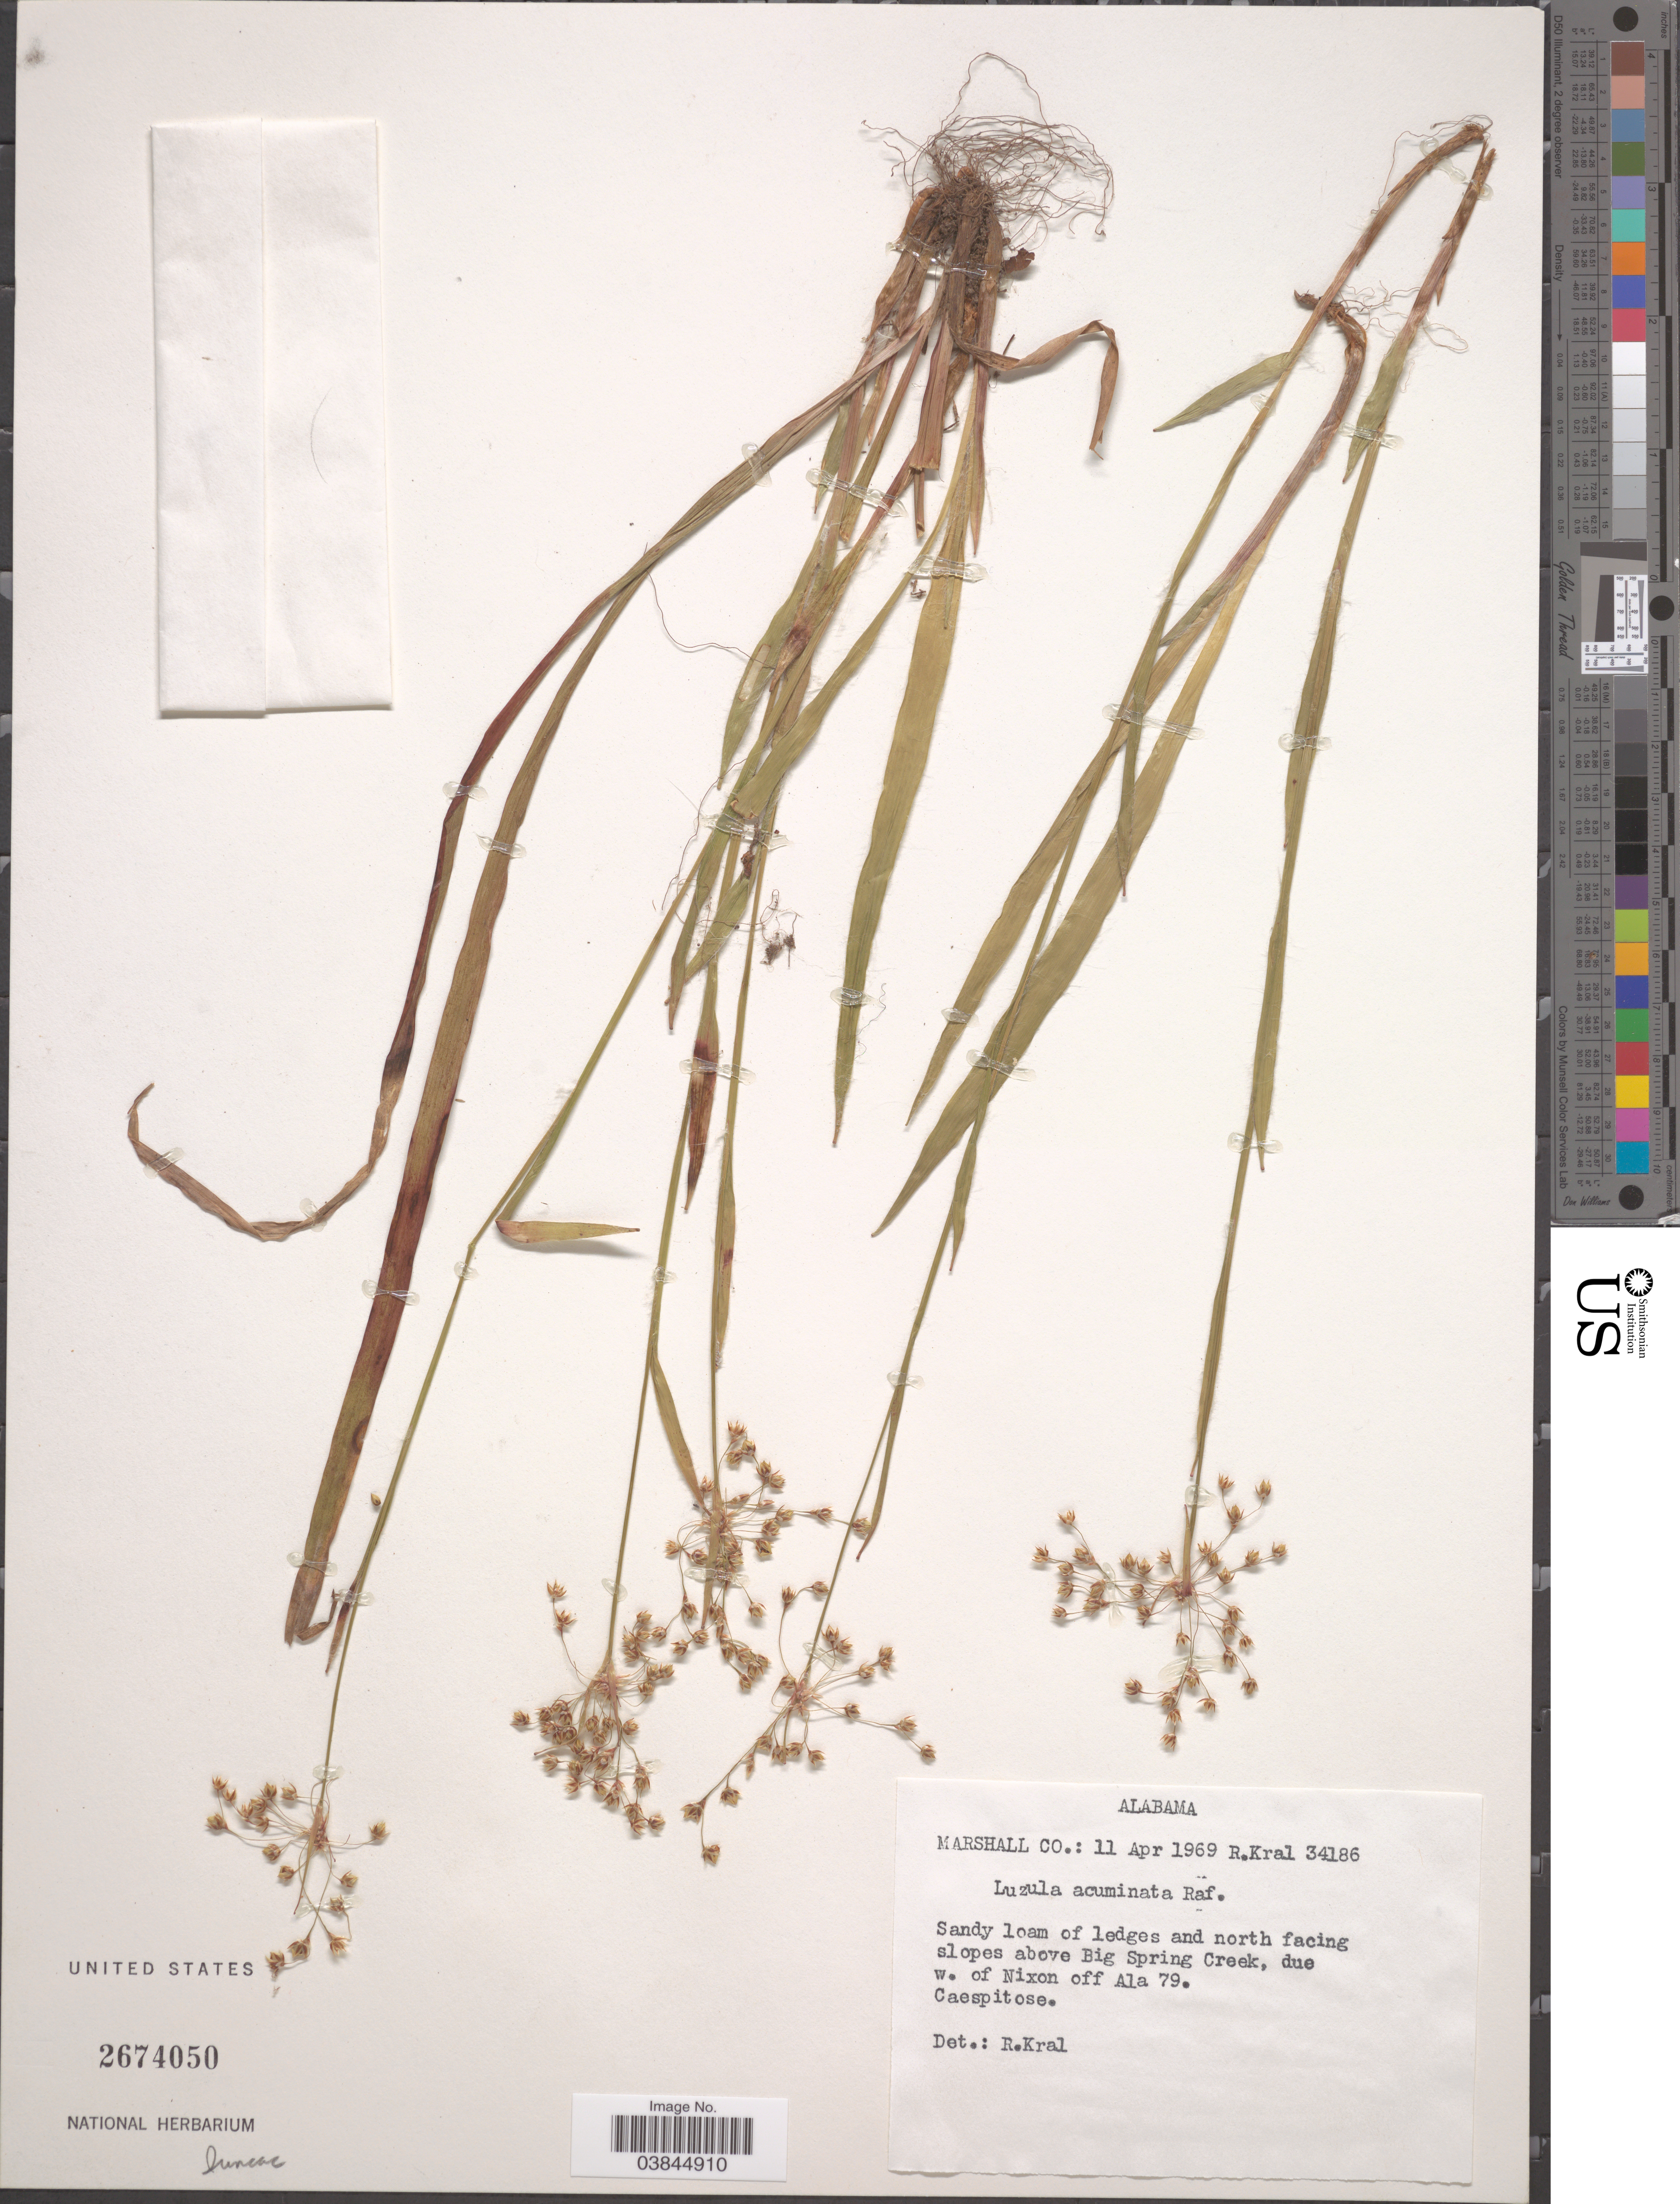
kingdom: Plantae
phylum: Tracheophyta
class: Liliopsida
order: Poales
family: Juncaceae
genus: Luzula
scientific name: Luzula acuminata var. carolinae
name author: (S. Watson) Fernald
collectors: R. Kral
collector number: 34186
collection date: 1969-04-11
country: United States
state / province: Alabama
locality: Marshall Co. Sandy loam ledges and north facing slopes above Big Spring Creek, due w. of Nixon off Ala 79.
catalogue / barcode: US 2674050